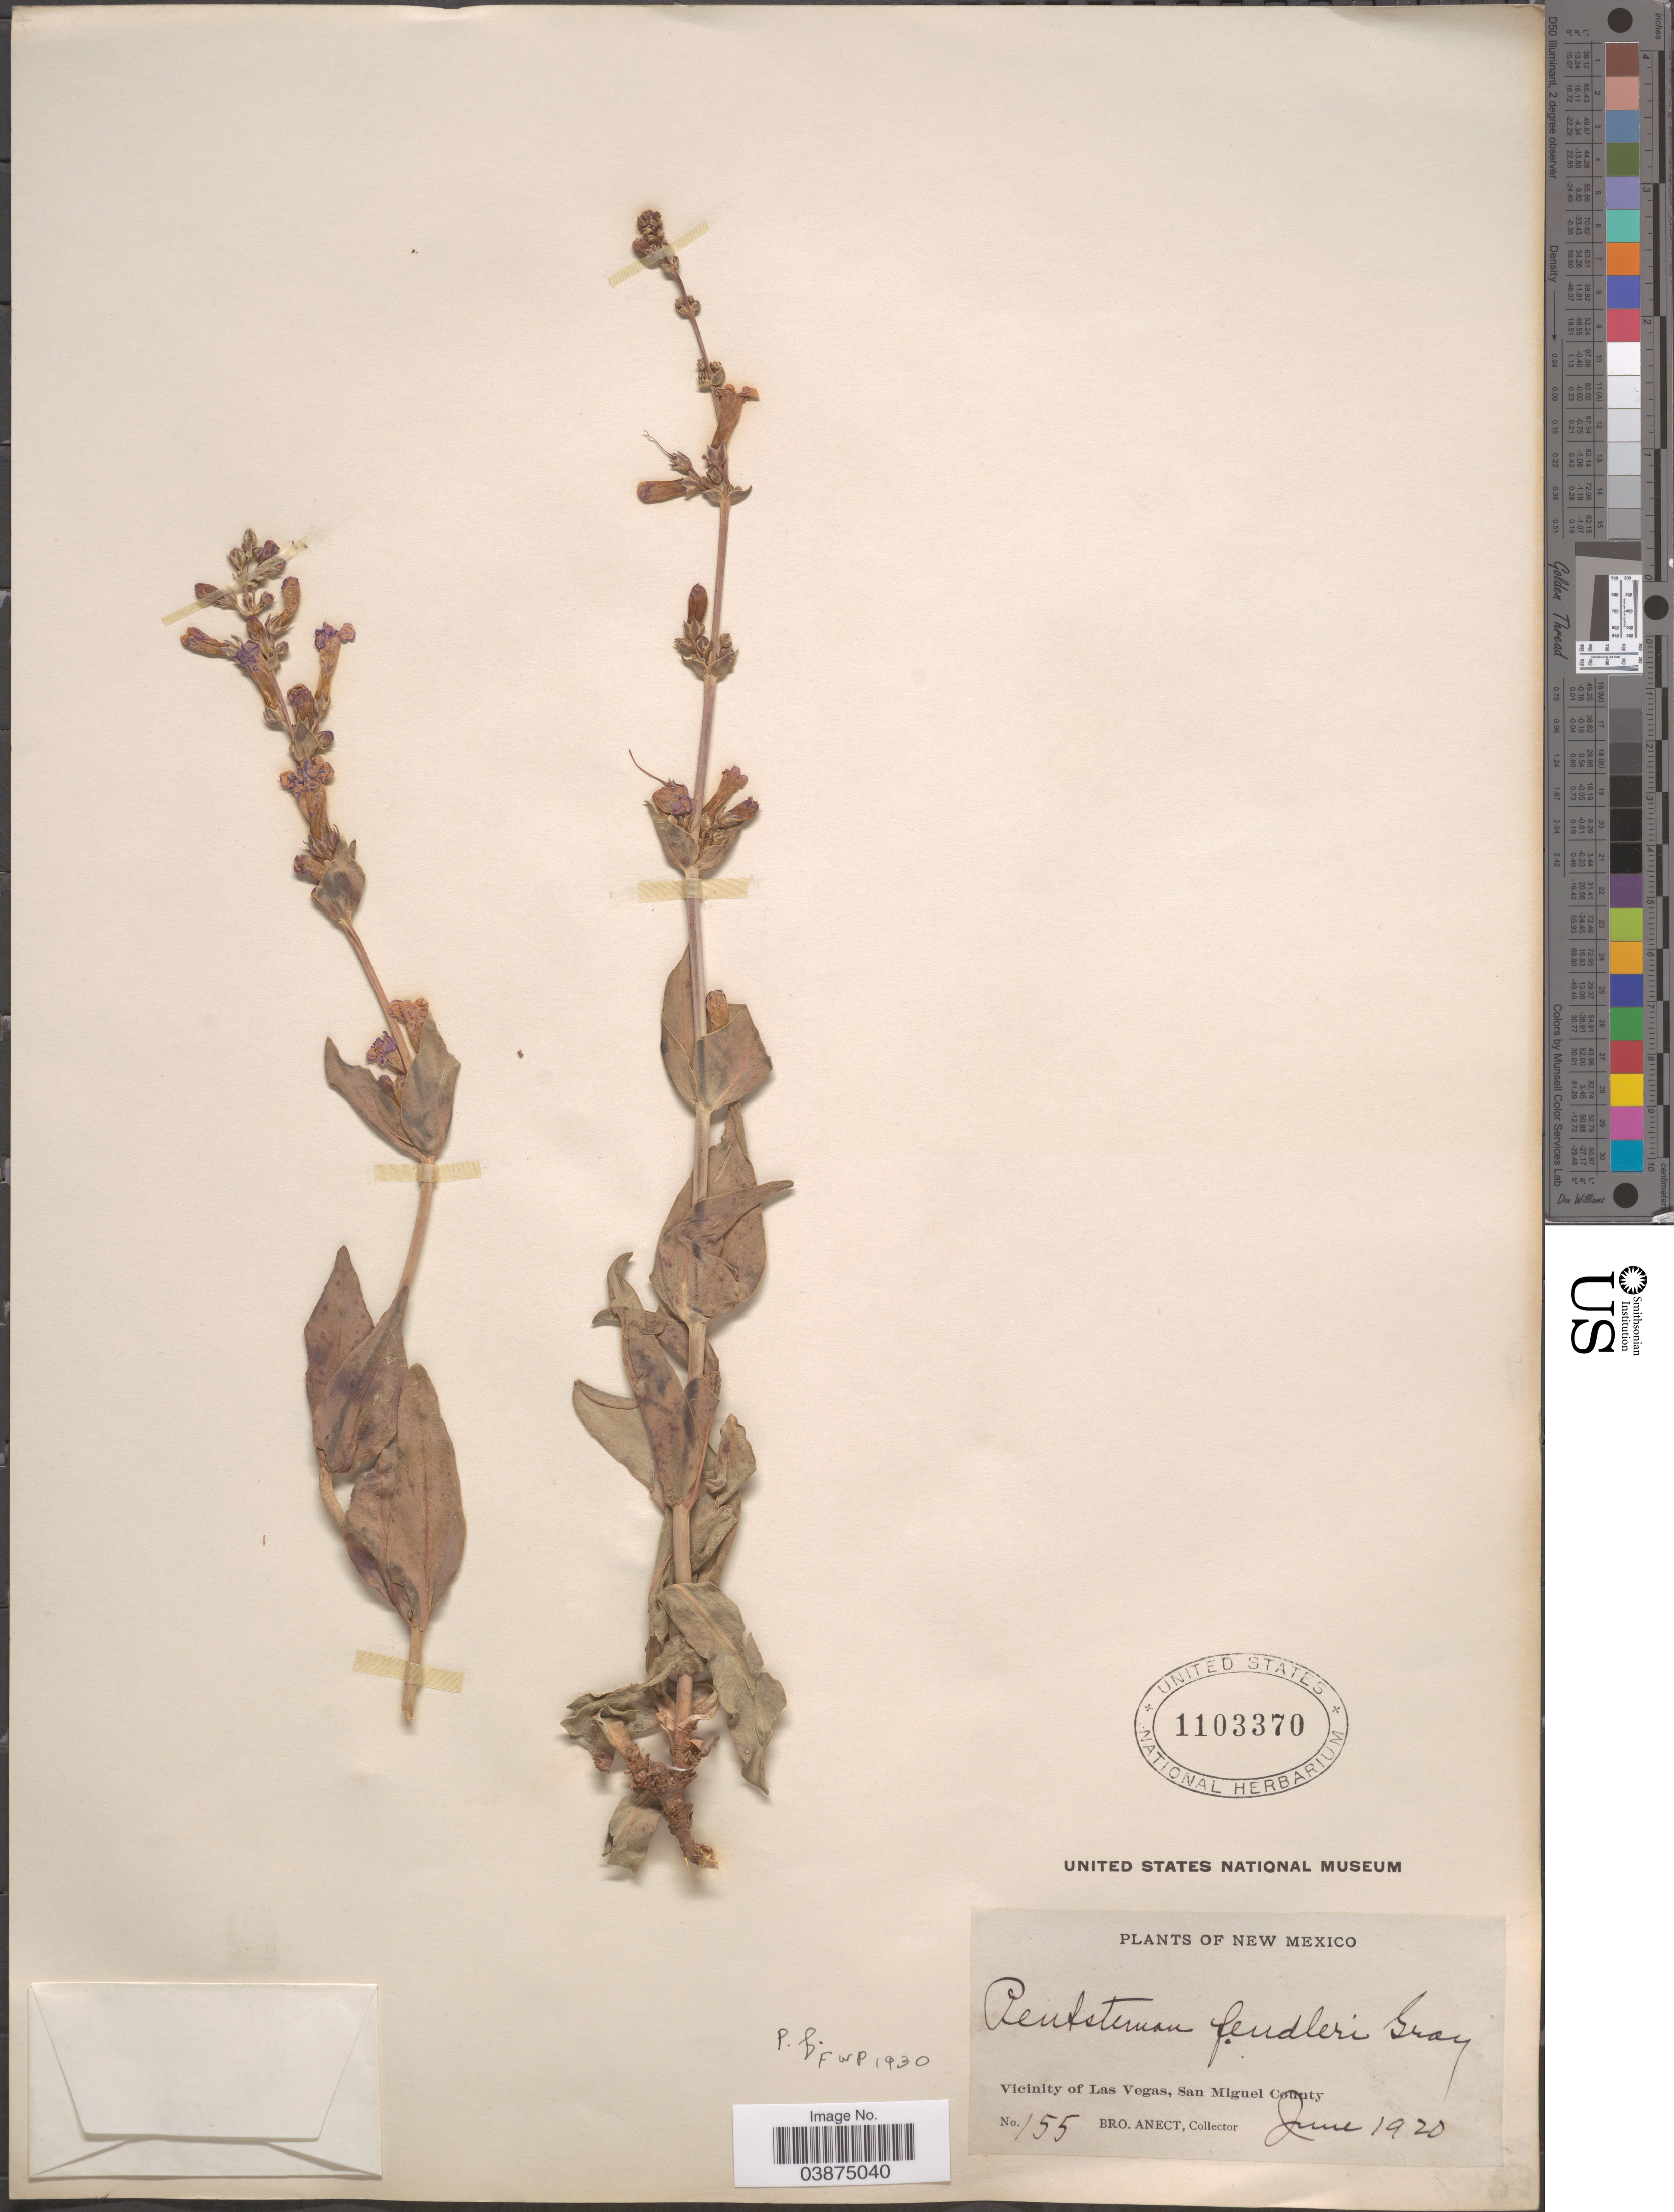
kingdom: Plantae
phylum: Tracheophyta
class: Magnoliopsida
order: Lamiales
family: Plantaginaceae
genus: Penstemon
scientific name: Penstemon fendleri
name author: Torr. & A. Gray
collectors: B. Anect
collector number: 155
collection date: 1920-06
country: United States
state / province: New Mexico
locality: Vicinity of Las Vegas, San Miguel County.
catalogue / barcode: US 1103370